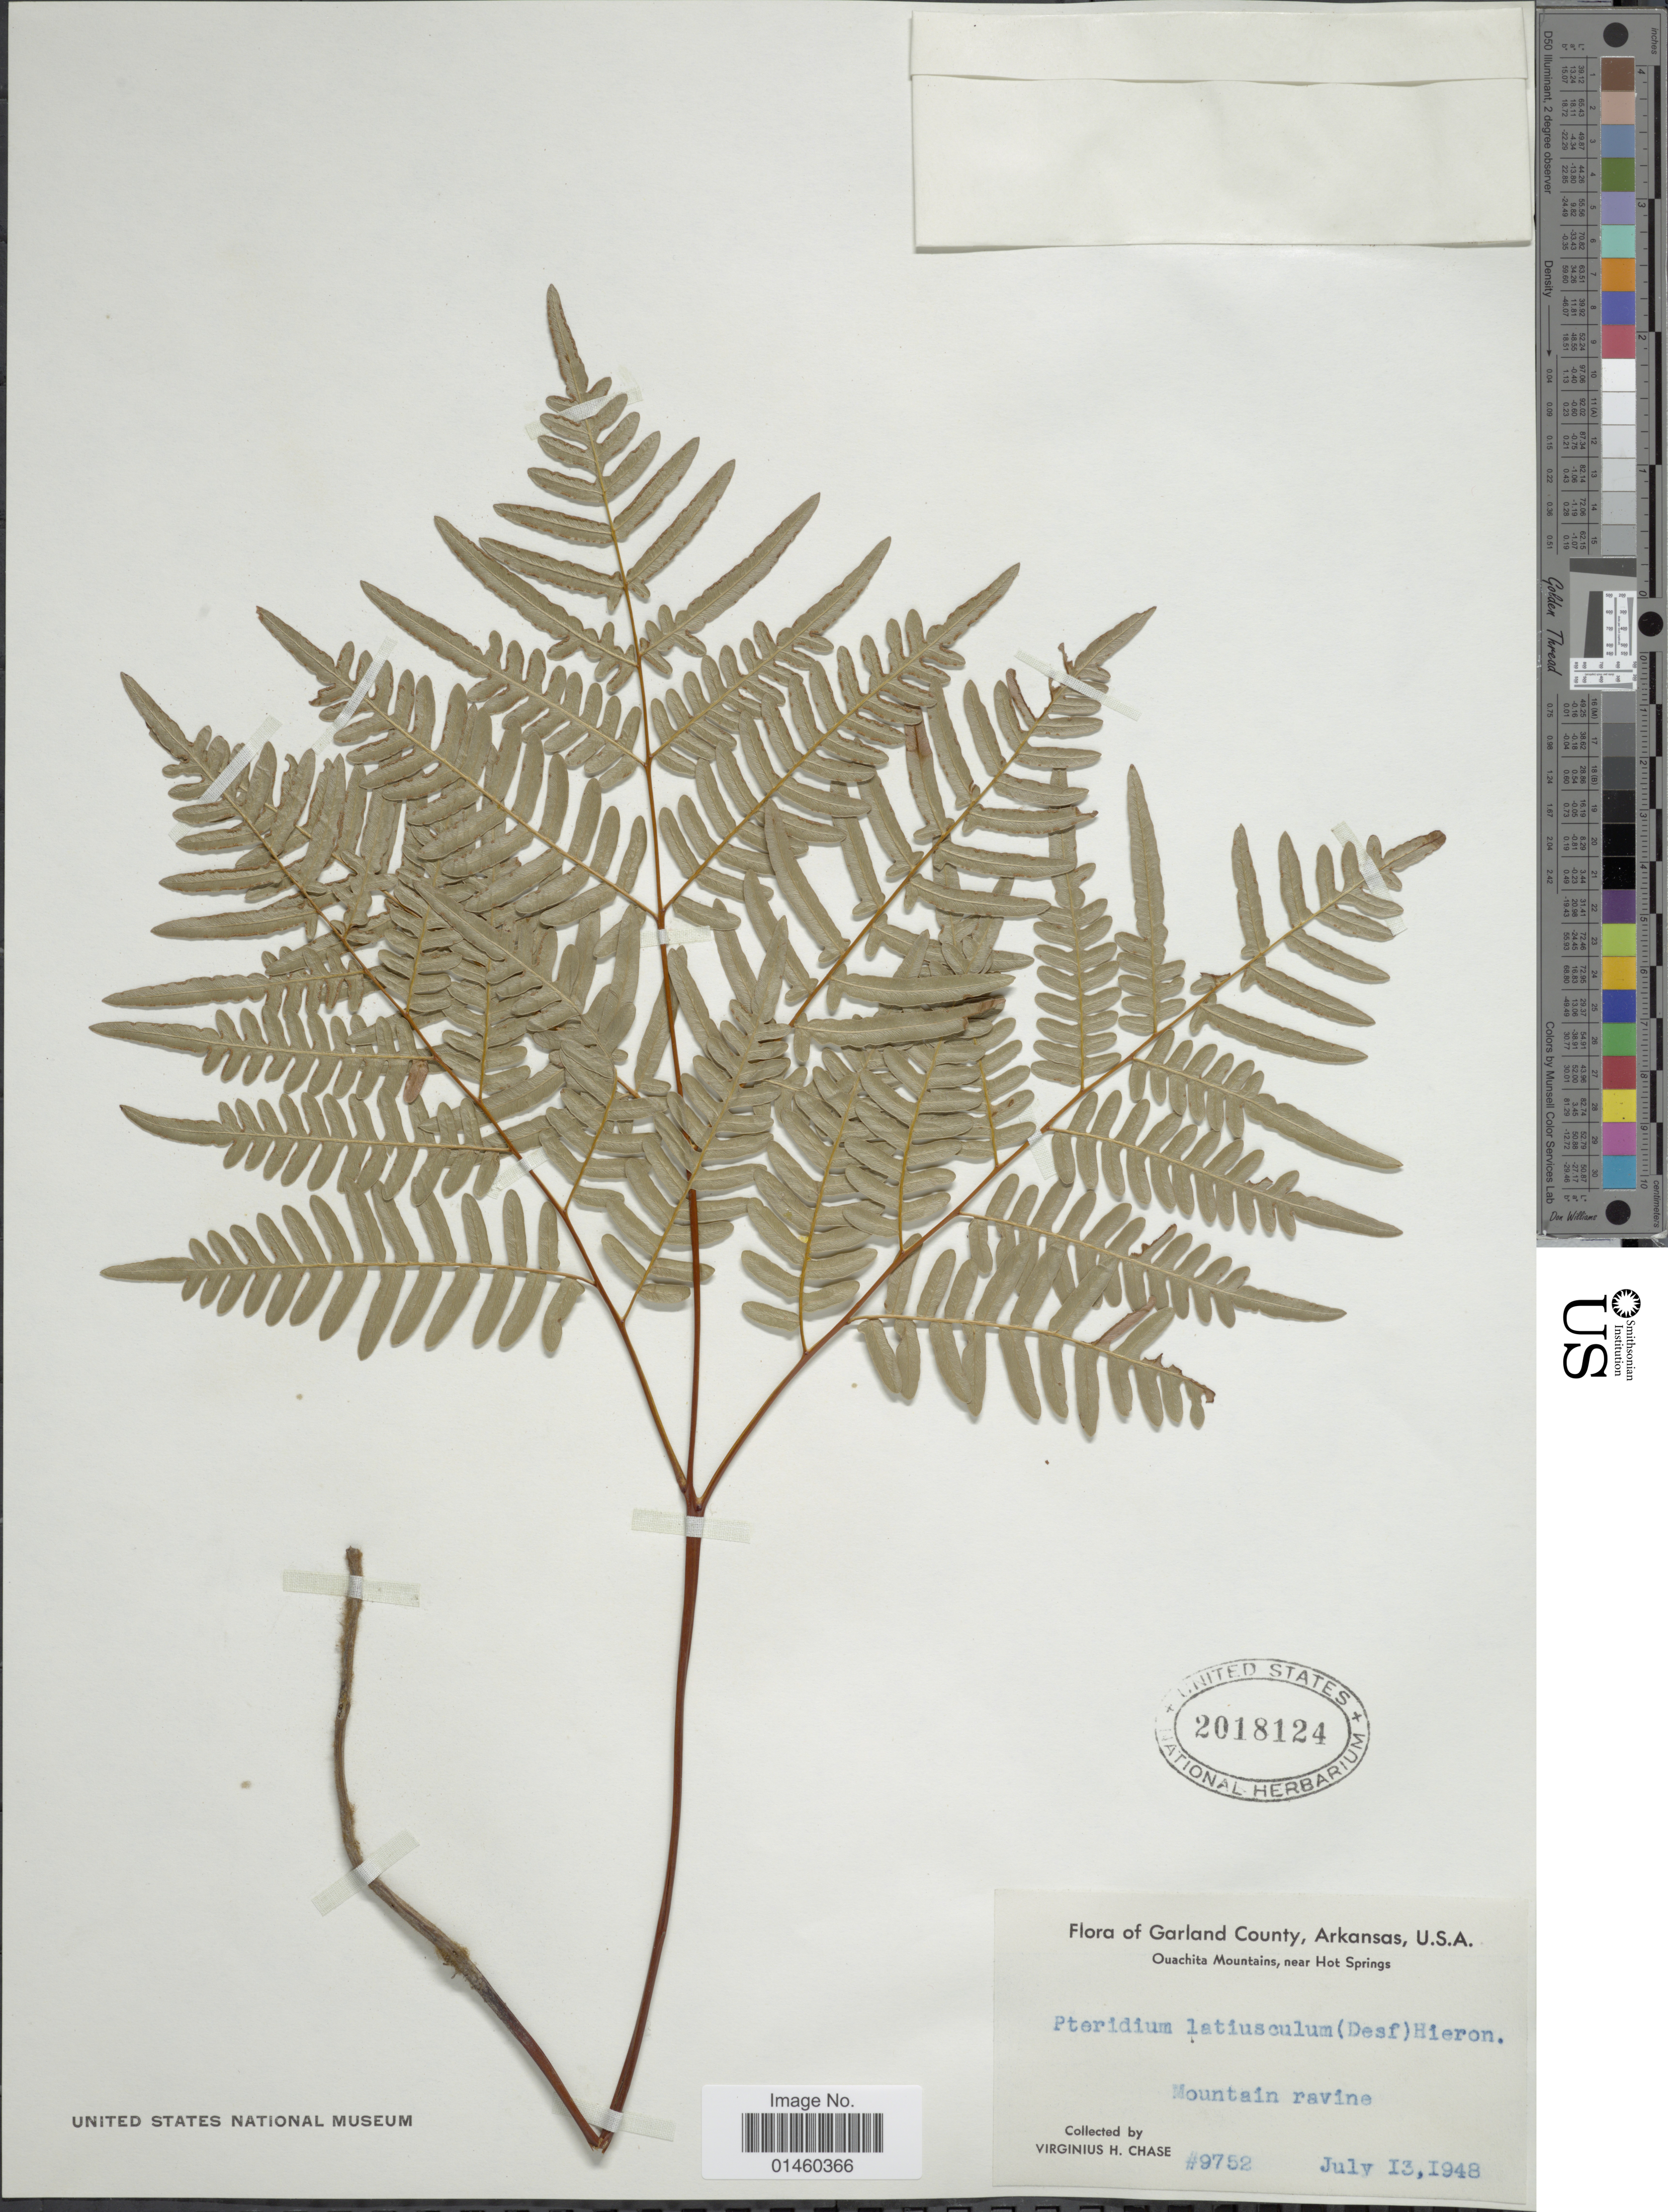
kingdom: Plantae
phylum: Tracheophyta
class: Polypodiopsida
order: Polypodiales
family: Dennstaedtiaceae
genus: Pteridium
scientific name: Pteridium aquilinum var. latiusculum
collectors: V. H. Chase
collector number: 9752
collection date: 1948-07-13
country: United States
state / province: Arkansas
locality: Garland County, Ouachita Mountains, near Hot Springs, Mountain ravine.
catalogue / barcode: US 2018124